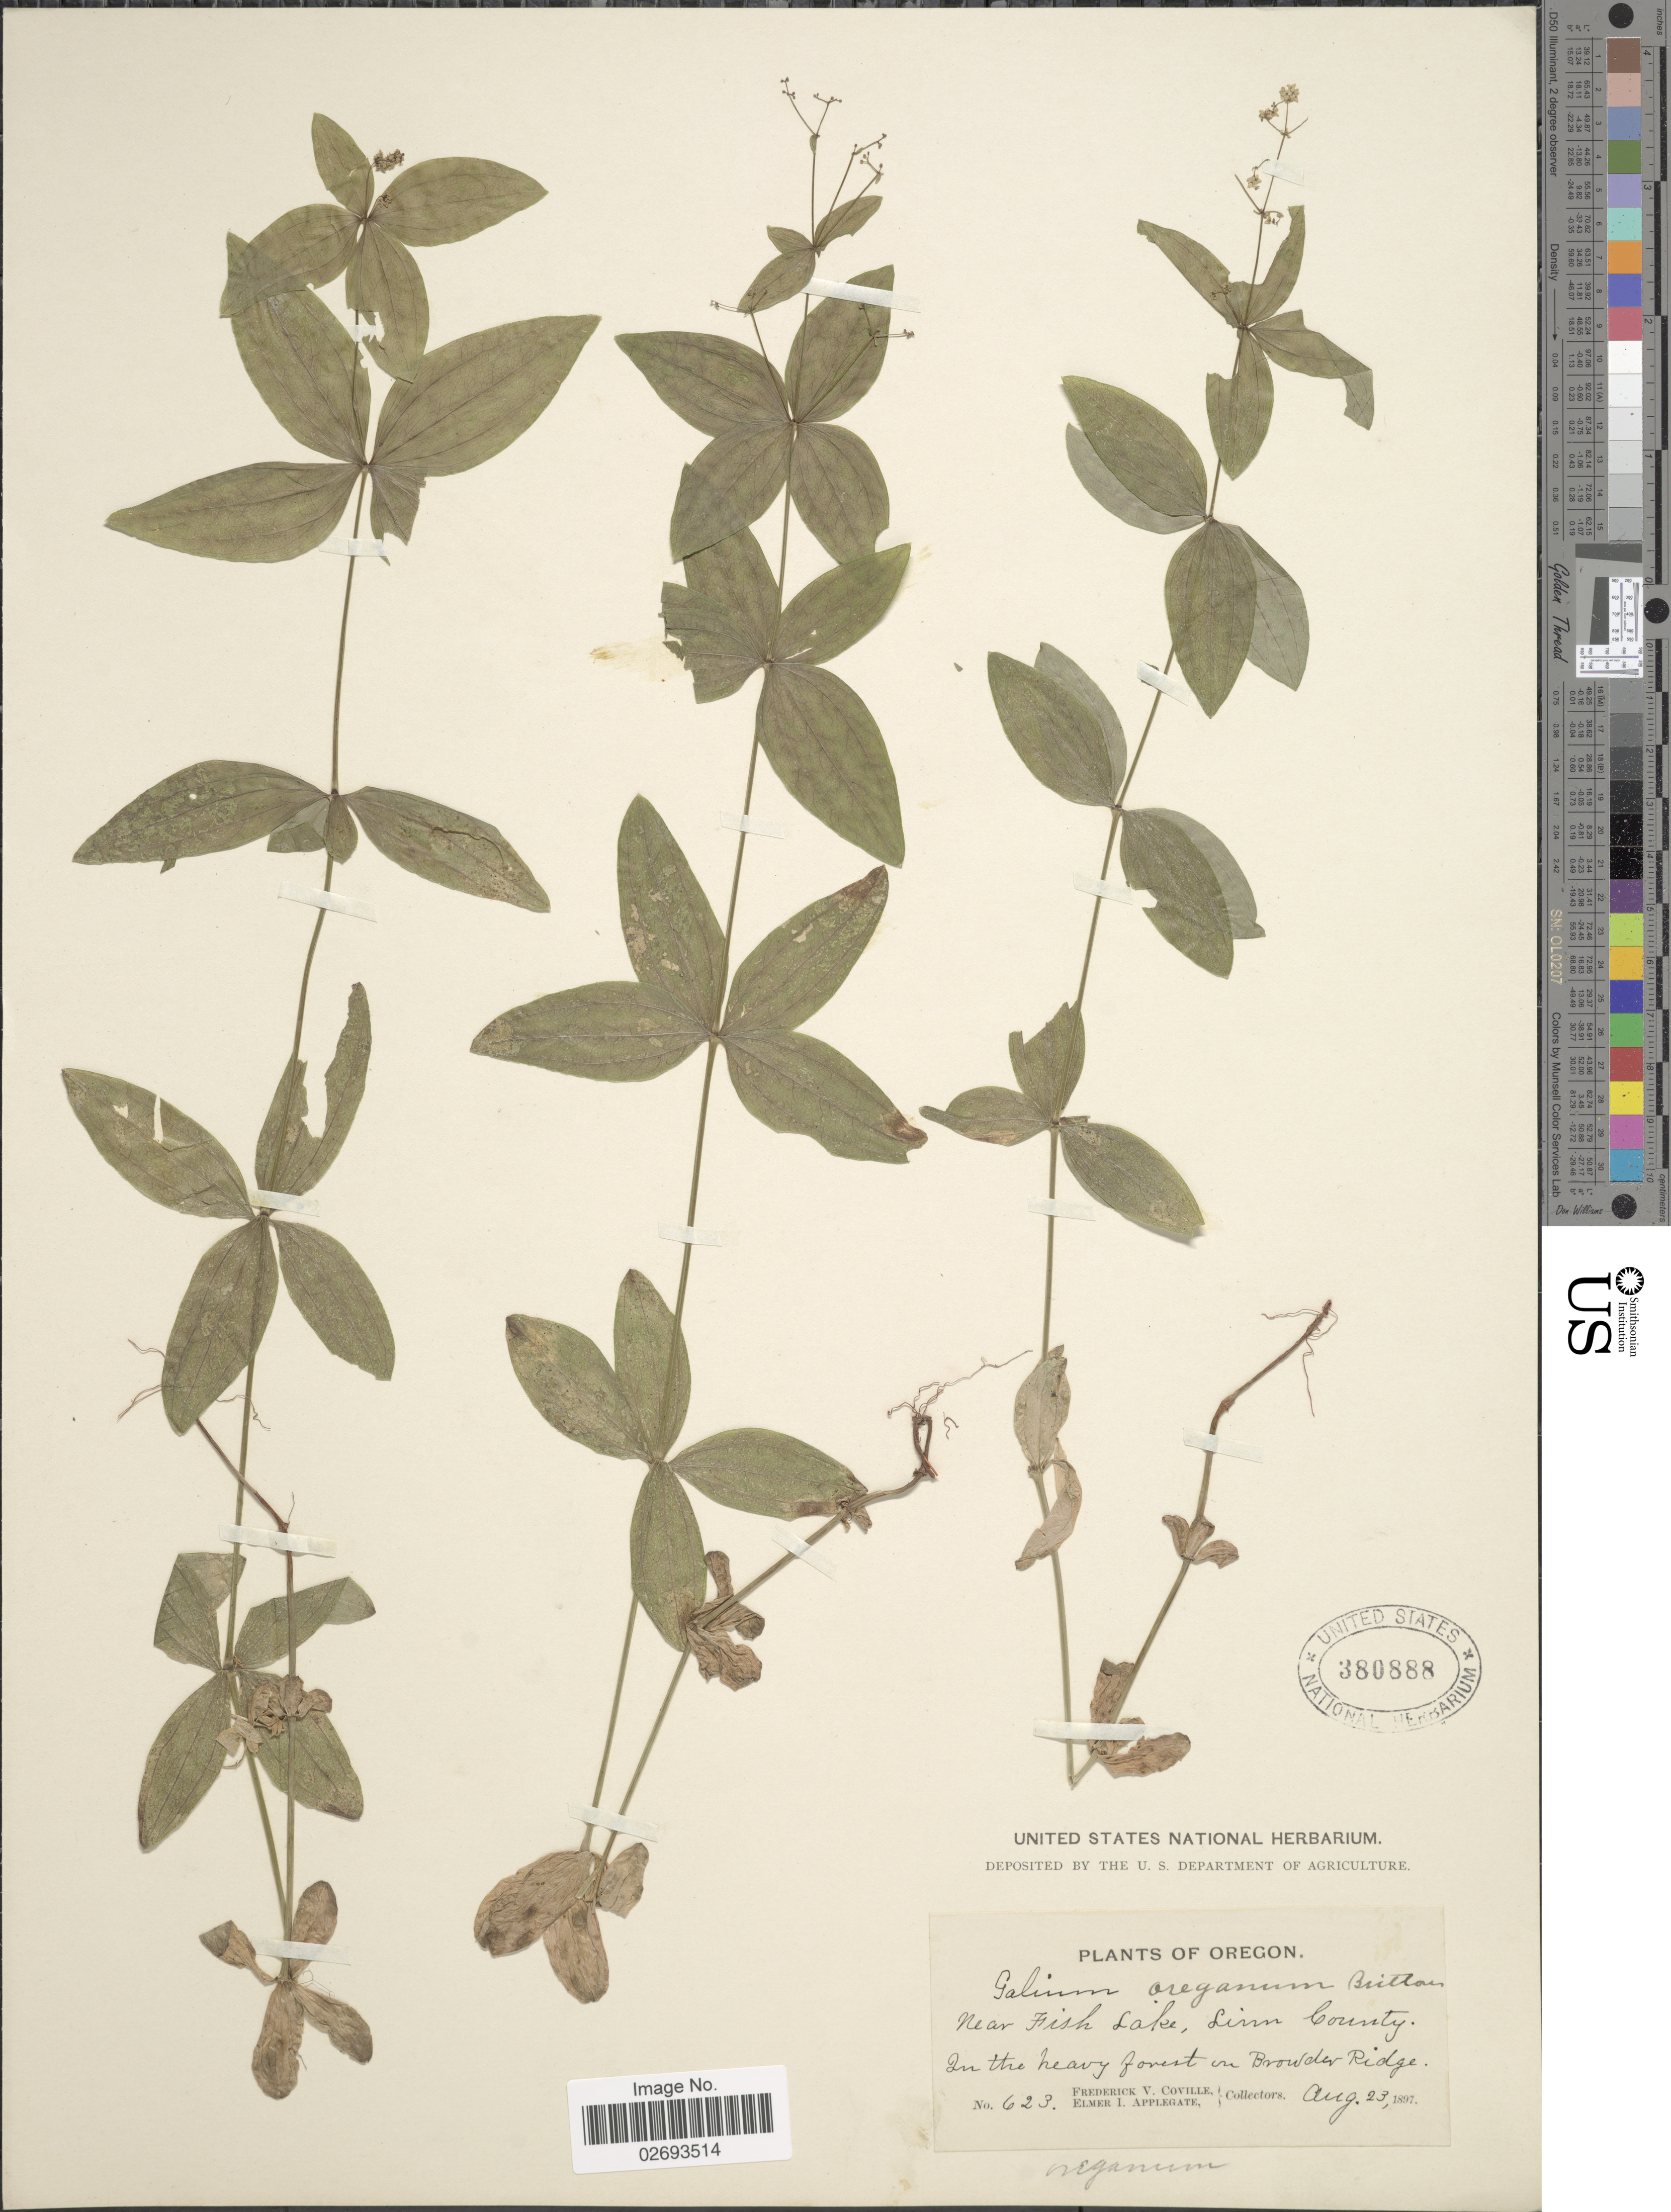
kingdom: Plantae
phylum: Tracheophyta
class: Magnoliopsida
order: Gentianales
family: Rubiaceae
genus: Galium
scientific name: Galium oreganum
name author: Britton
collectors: F. V. Coville & E. I. Applegate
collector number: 623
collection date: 1897-08-23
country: United States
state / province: Oregon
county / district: Linn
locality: Near Fish Lake, Linn County, In the heavy forest on Browder Ridge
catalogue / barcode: US 380888